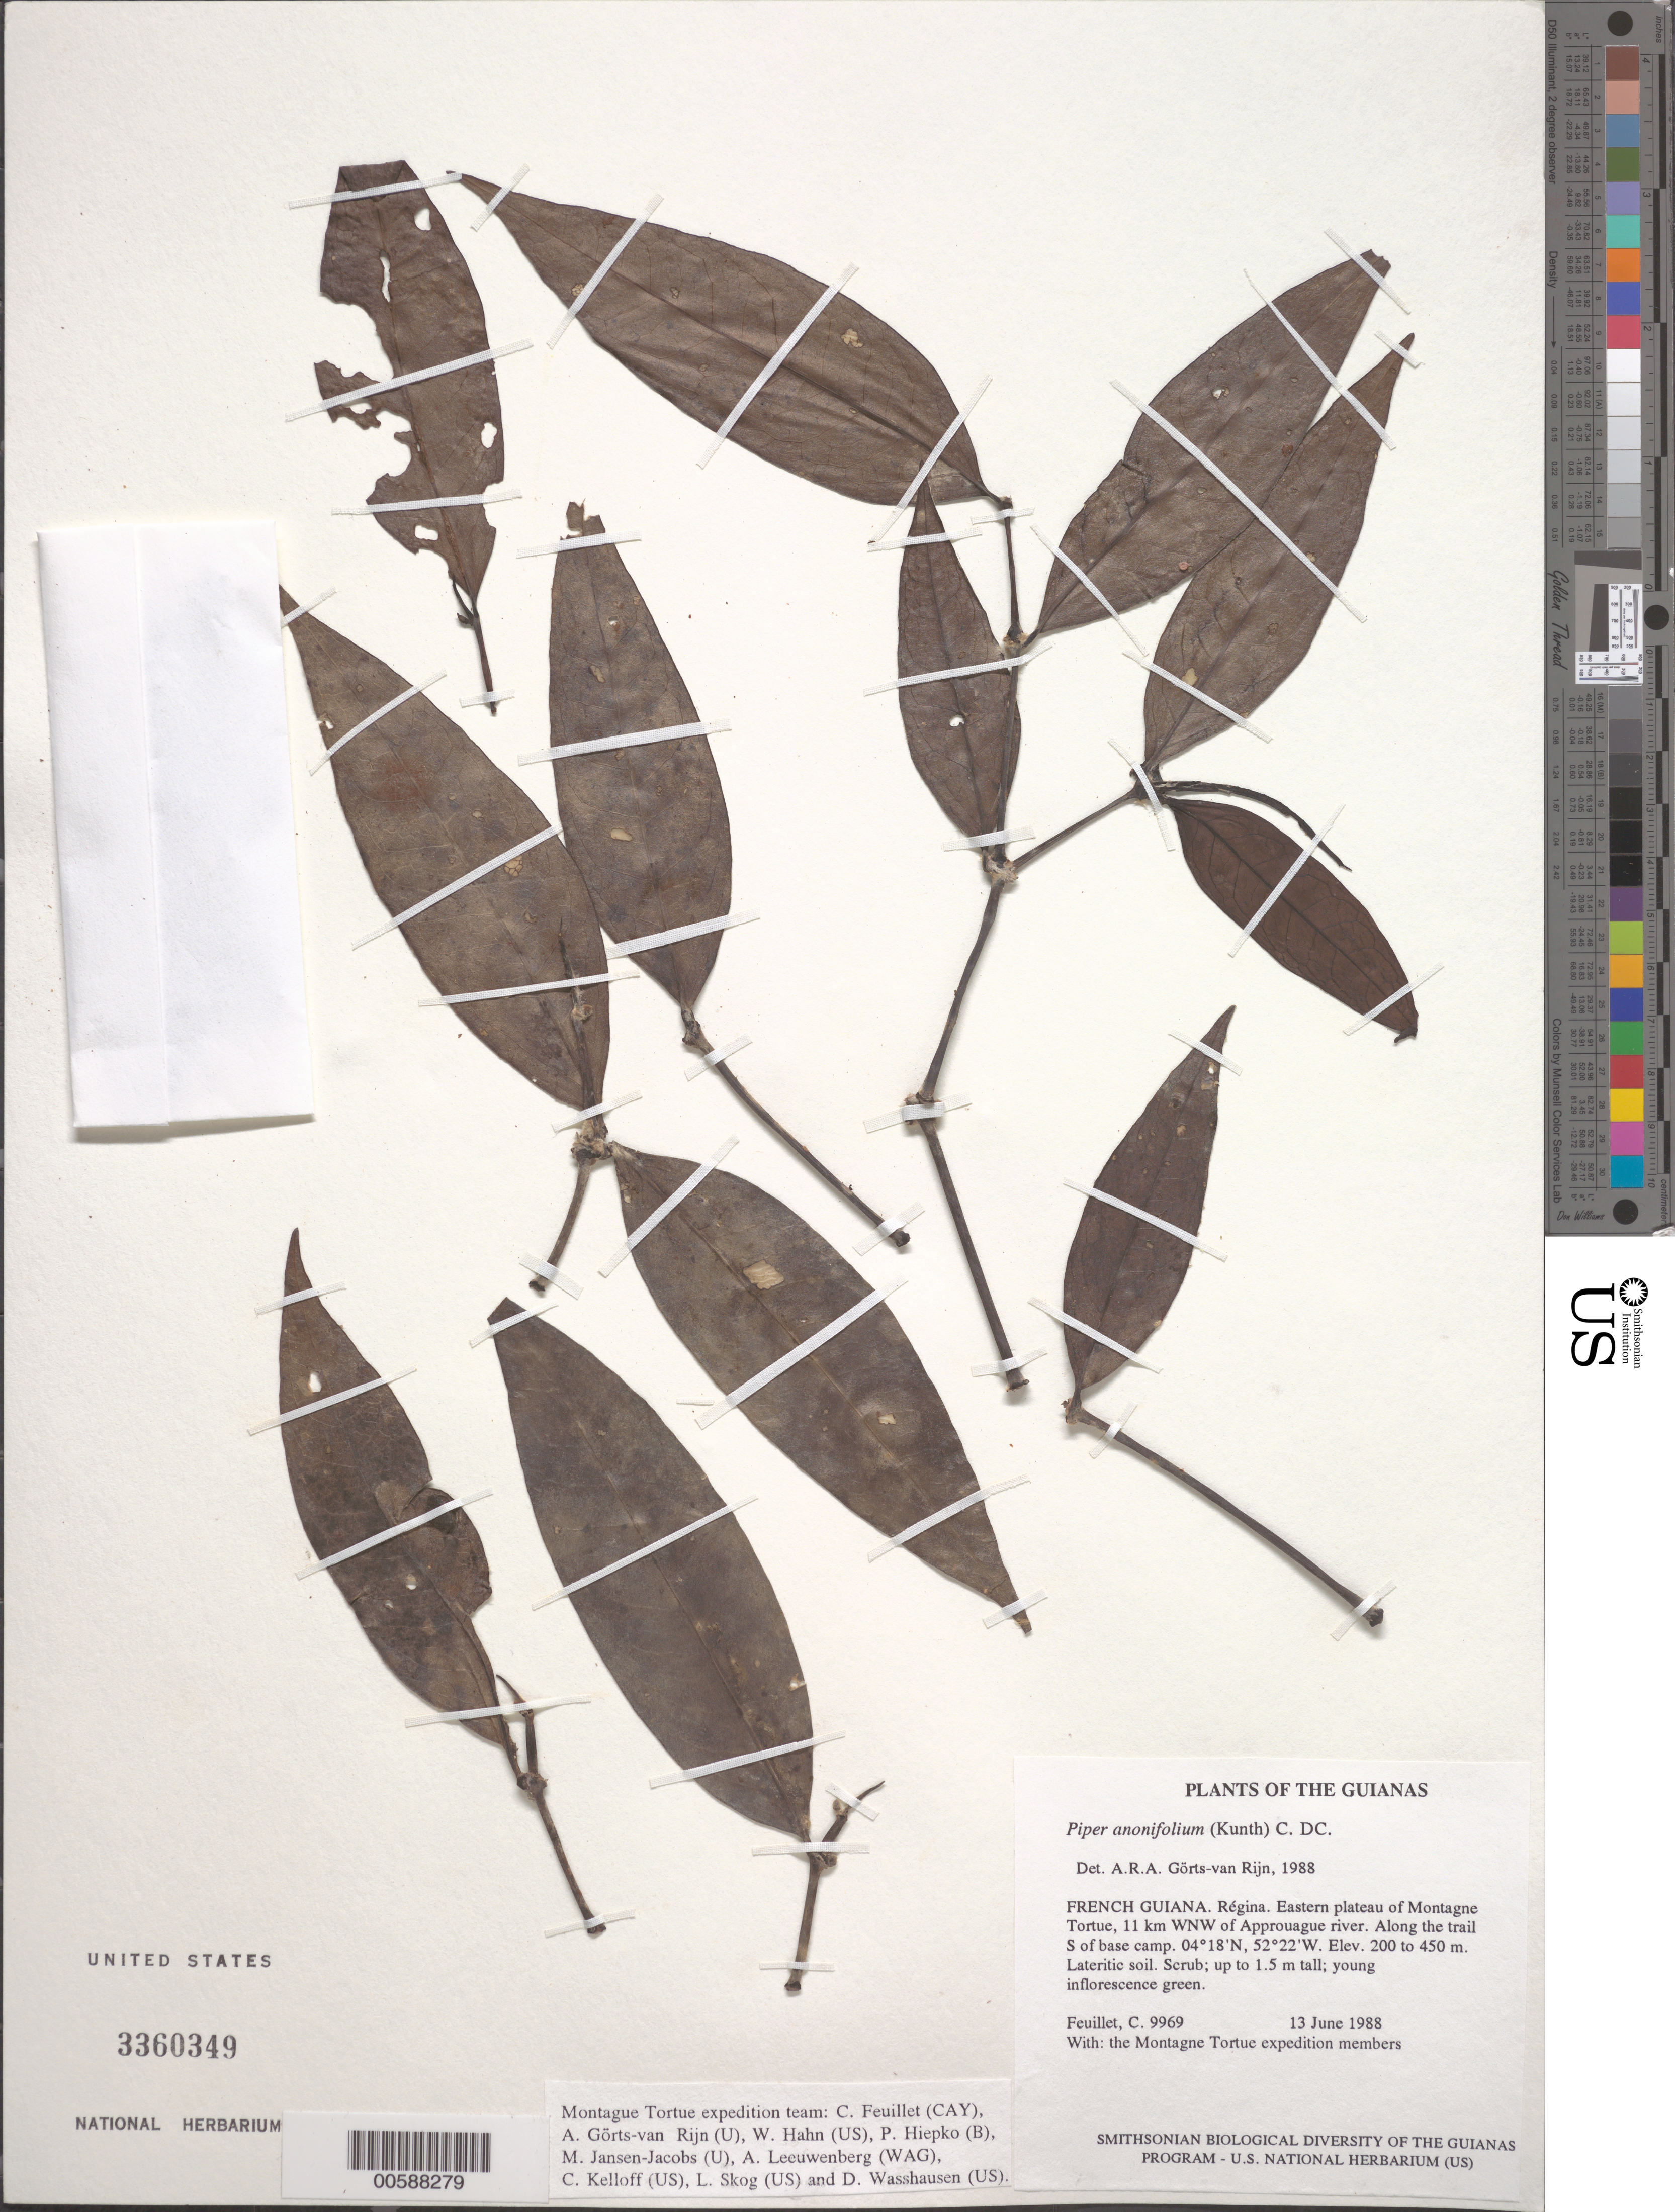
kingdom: Plantae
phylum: Tracheophyta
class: Magnoliopsida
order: Piperales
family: Piperaceae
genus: Piper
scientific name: Piper anonifolium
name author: (Kunth) C. DC.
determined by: Görts-van Rijn, A. R. A.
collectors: C. Feuillet & Montagne Torte Exped. members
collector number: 9969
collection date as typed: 13 June 1988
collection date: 1988-06-13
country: French Guiana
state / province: Cayenne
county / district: Regina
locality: Eastern plateau of Montagne Tortue, 11 km WNW of Approuague river. Along the trail S of base camp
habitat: Lateritic soil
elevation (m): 200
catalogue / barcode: US 3360349